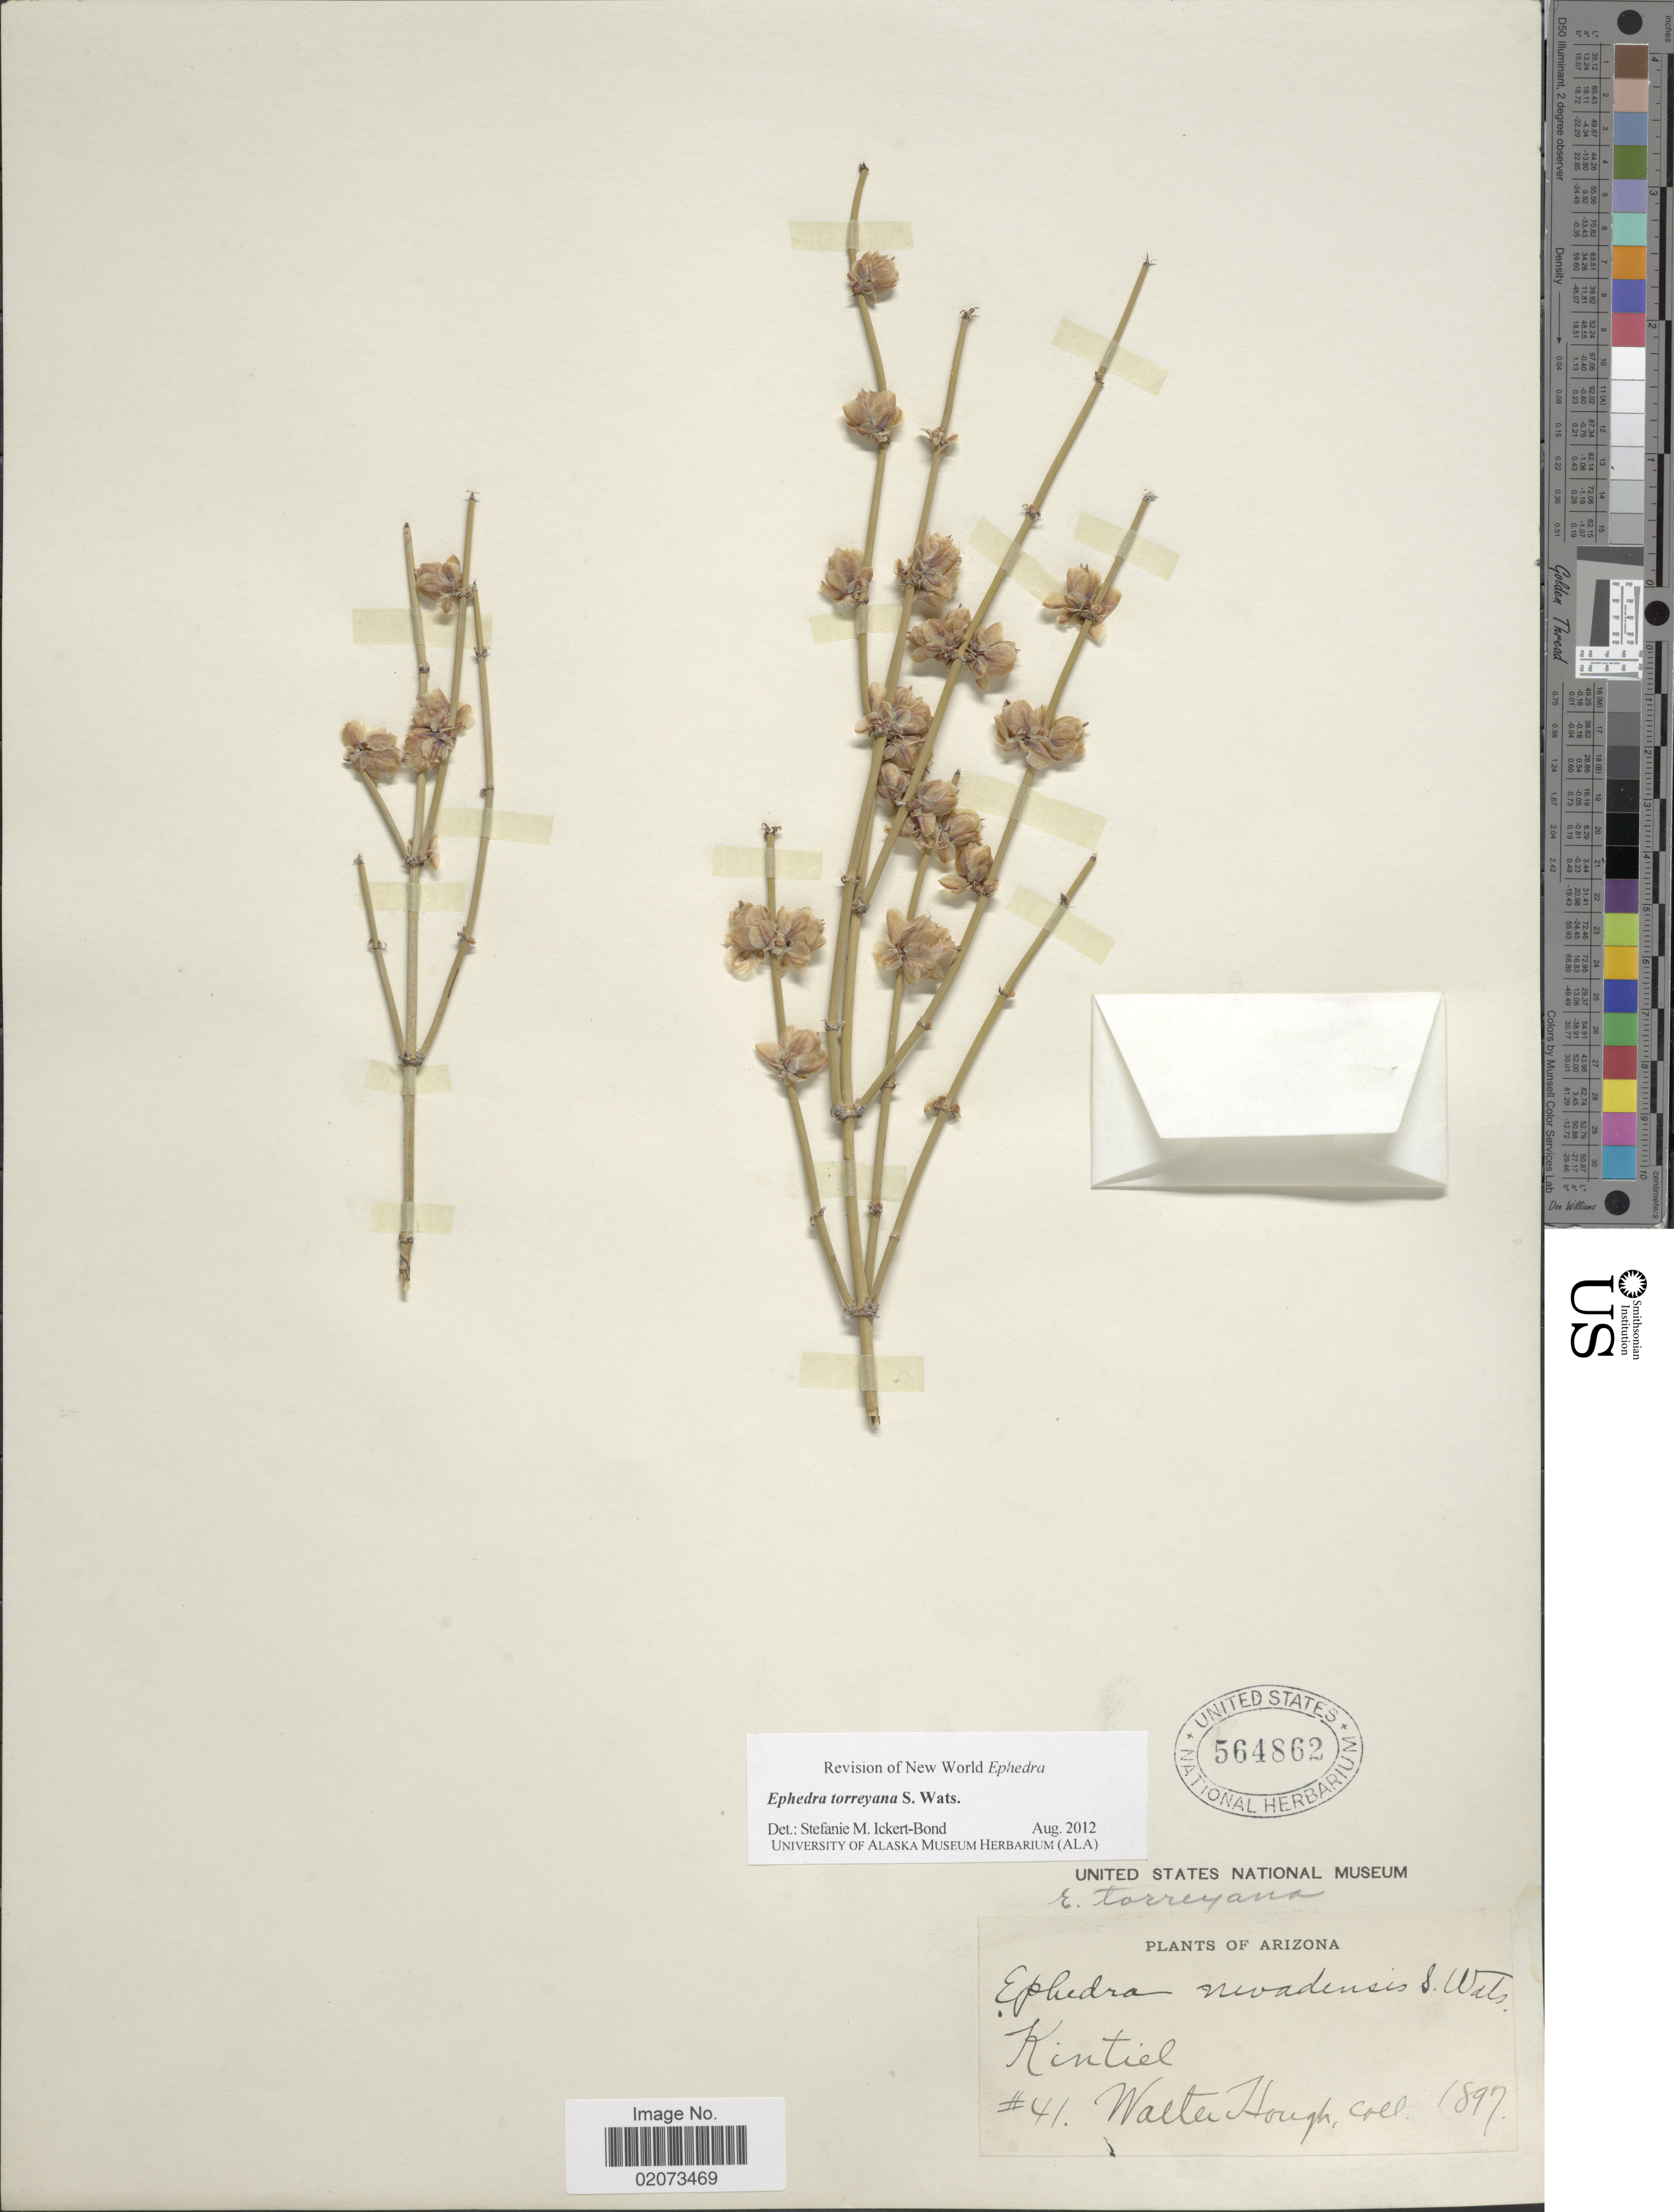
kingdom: Plantae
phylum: Tracheophyta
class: Gnetopsida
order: Ephedrales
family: Ephedraceae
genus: Ephedra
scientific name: Ephedra torreyana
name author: S. Watson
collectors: W. Haugh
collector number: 41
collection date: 1897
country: United States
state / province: Arizona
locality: Arizona, Kintiel.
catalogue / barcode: US 564862